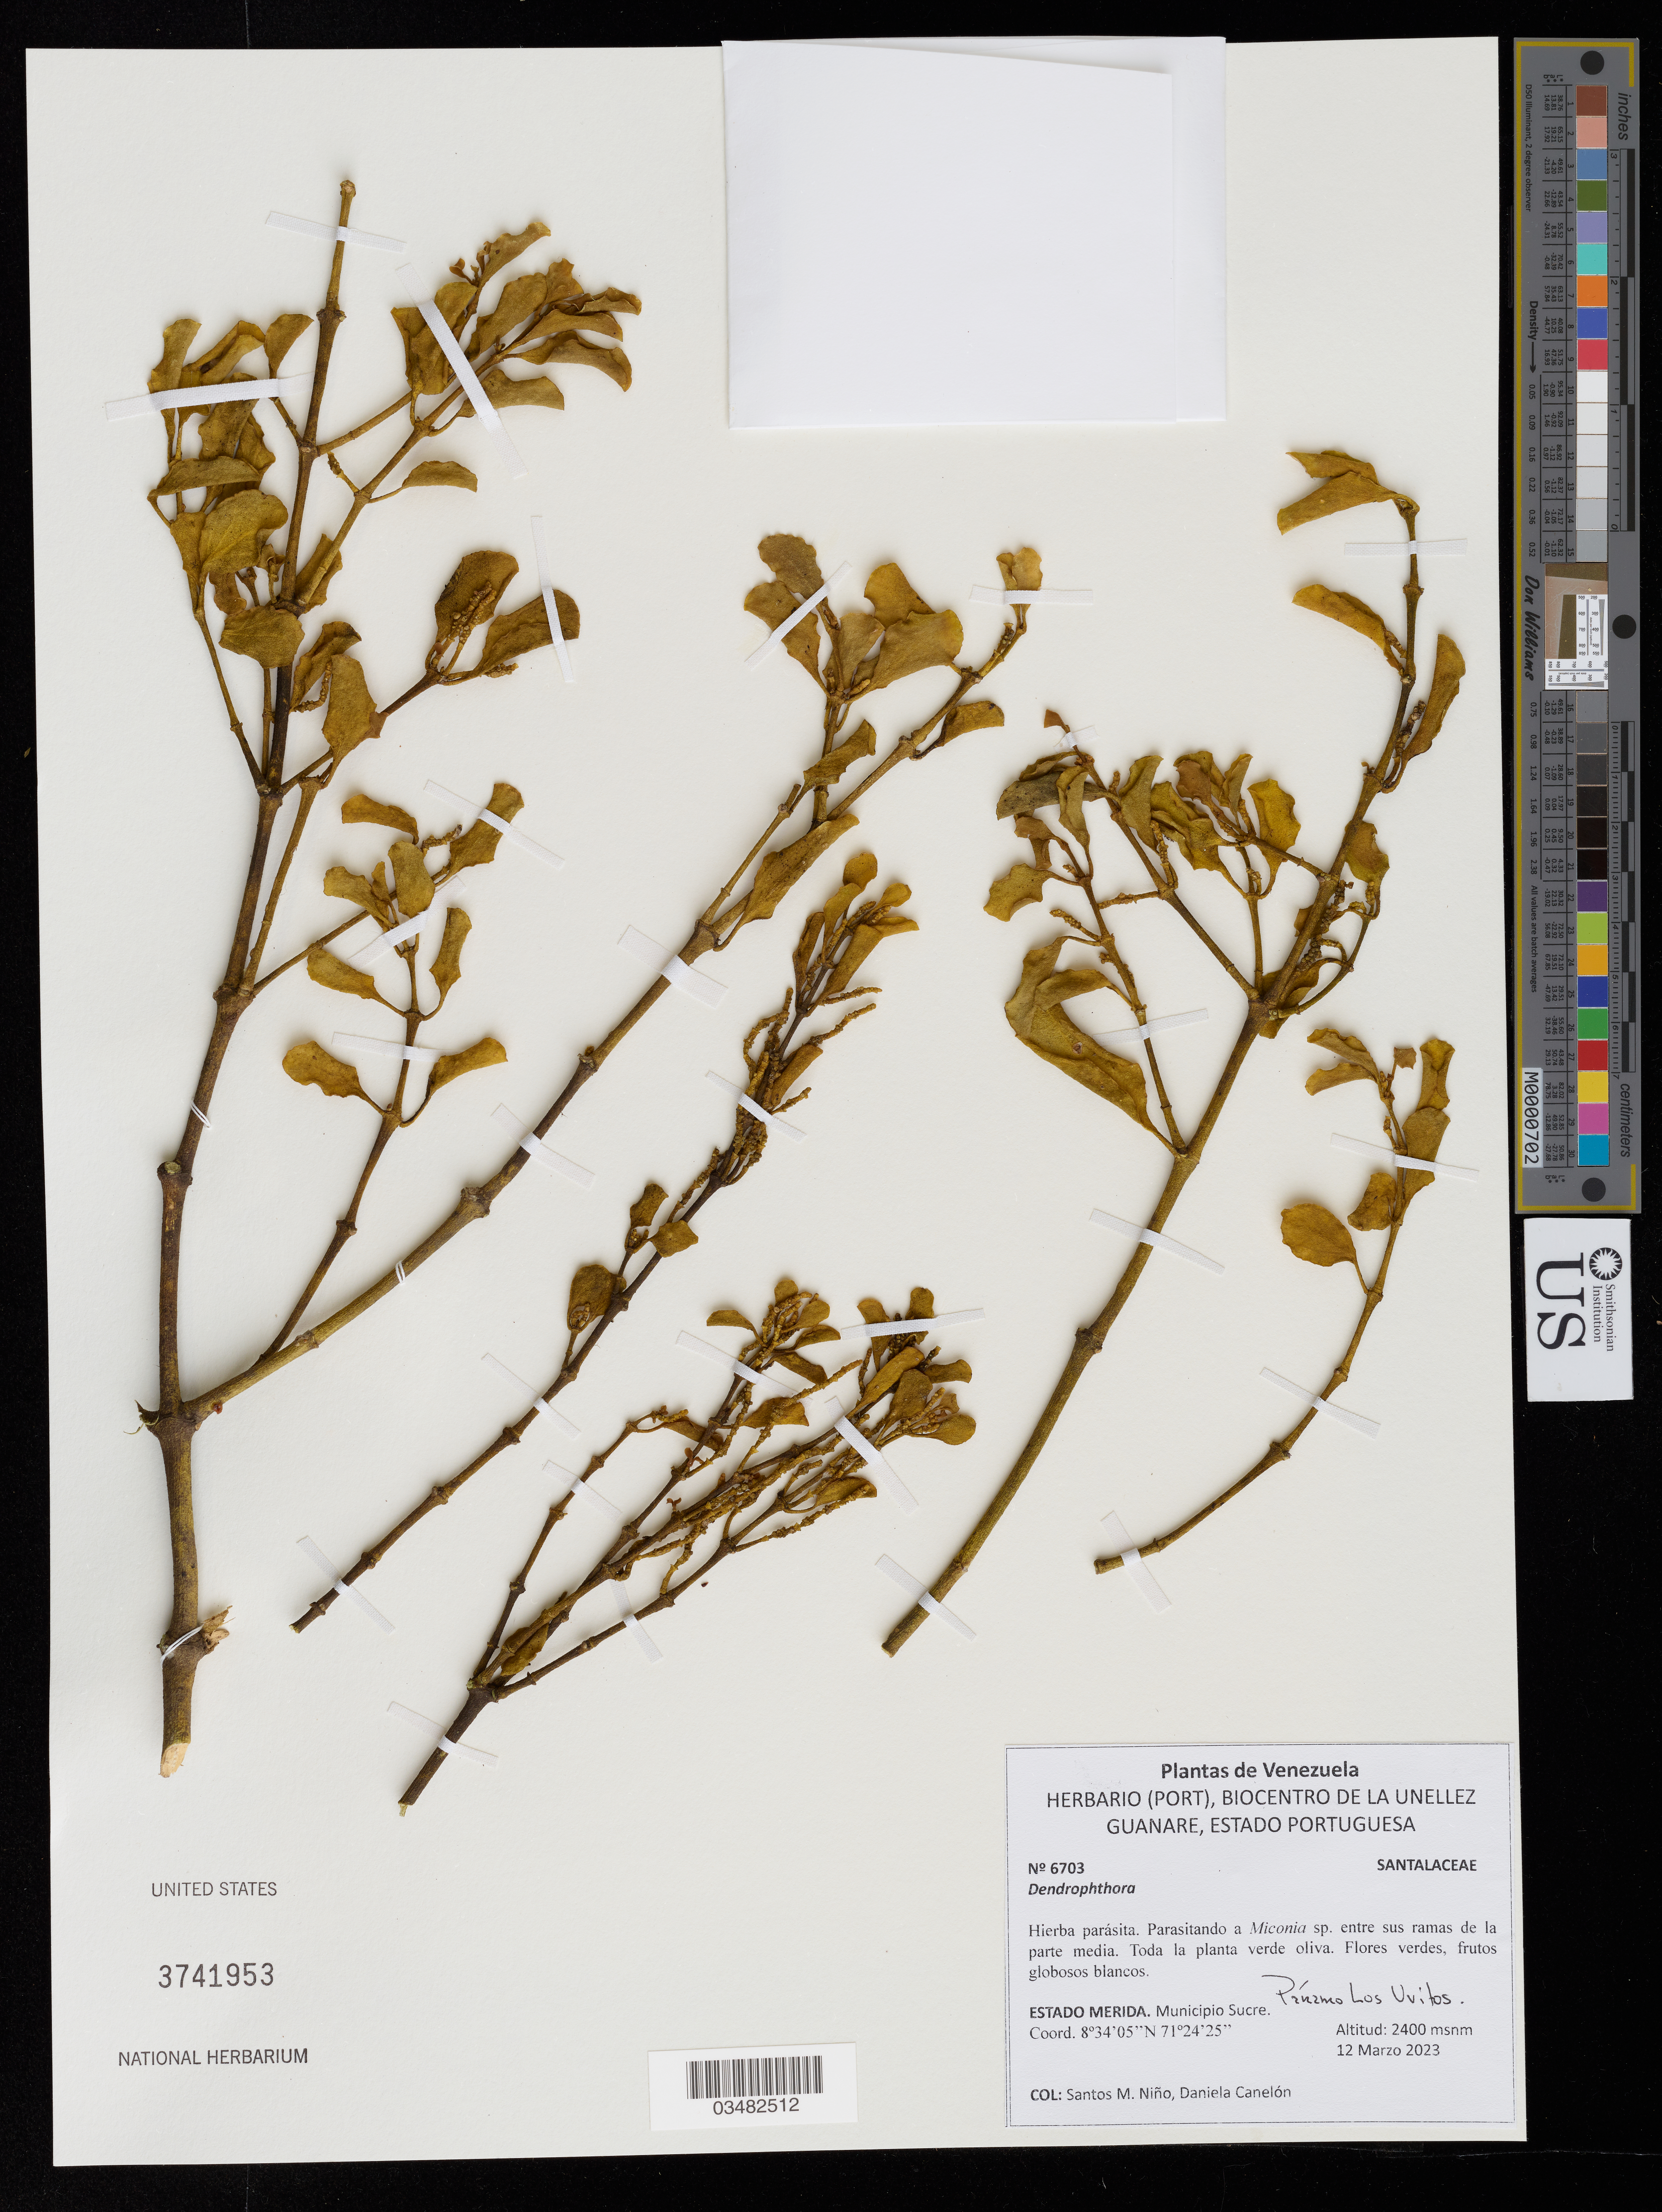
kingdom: Plantae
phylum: Tracheophyta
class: Magnoliopsida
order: Santalales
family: Viscaceae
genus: Dendrophthora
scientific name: Dendrophthora sp.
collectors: S. M. Niño & D. Canelón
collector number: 6703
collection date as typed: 12 Marzo 2023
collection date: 2023-03-12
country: Venezuela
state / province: Mérida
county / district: Sucre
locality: Paramo Los Uvitos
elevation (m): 2400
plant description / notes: parasitando a Miconia sp. entre sus ramas de la parte media.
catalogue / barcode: US 3741953